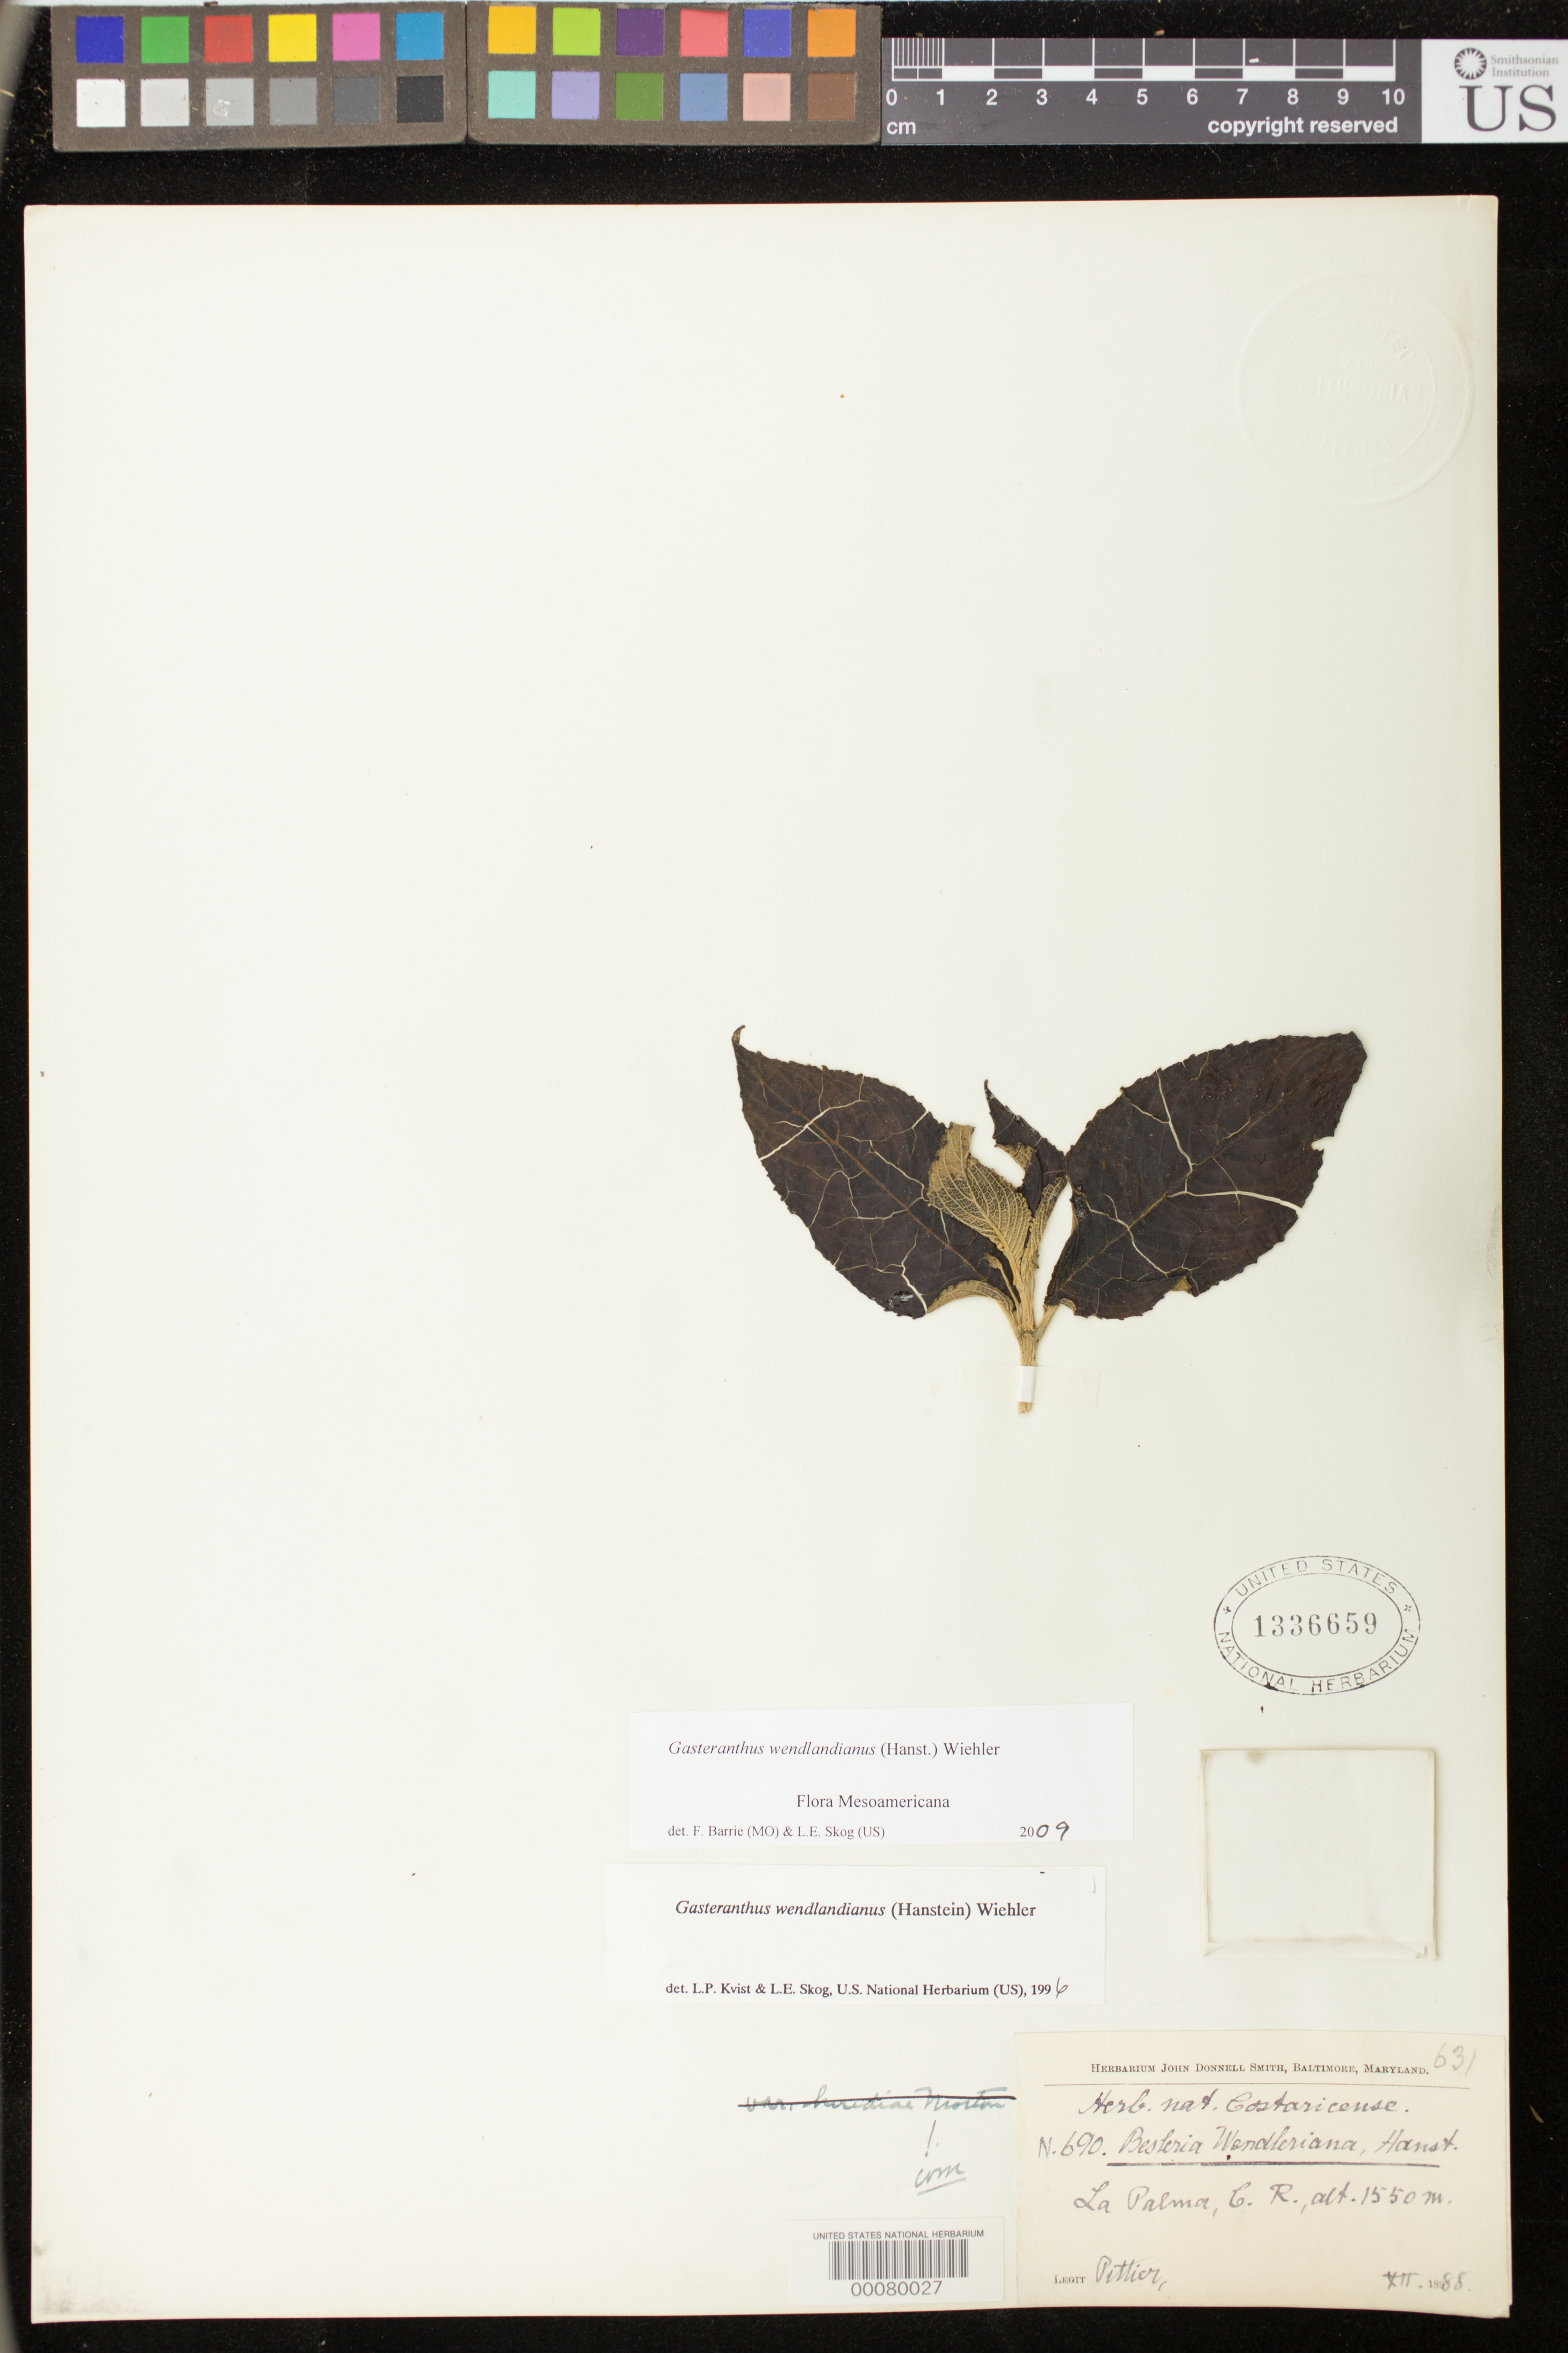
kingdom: Plantae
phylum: Tracheophyta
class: Magnoliopsida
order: Lamiales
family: Gesneriaceae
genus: Gasteranthus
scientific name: Gasteranthus wendlandianus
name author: (Hanst.) Wiehler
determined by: Skog, Laurence E.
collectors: H. F. Pittier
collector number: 690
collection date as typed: Dec 1888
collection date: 1888-12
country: Costa Rica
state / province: Alajuela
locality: La Palma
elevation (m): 1550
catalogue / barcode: US 1336659